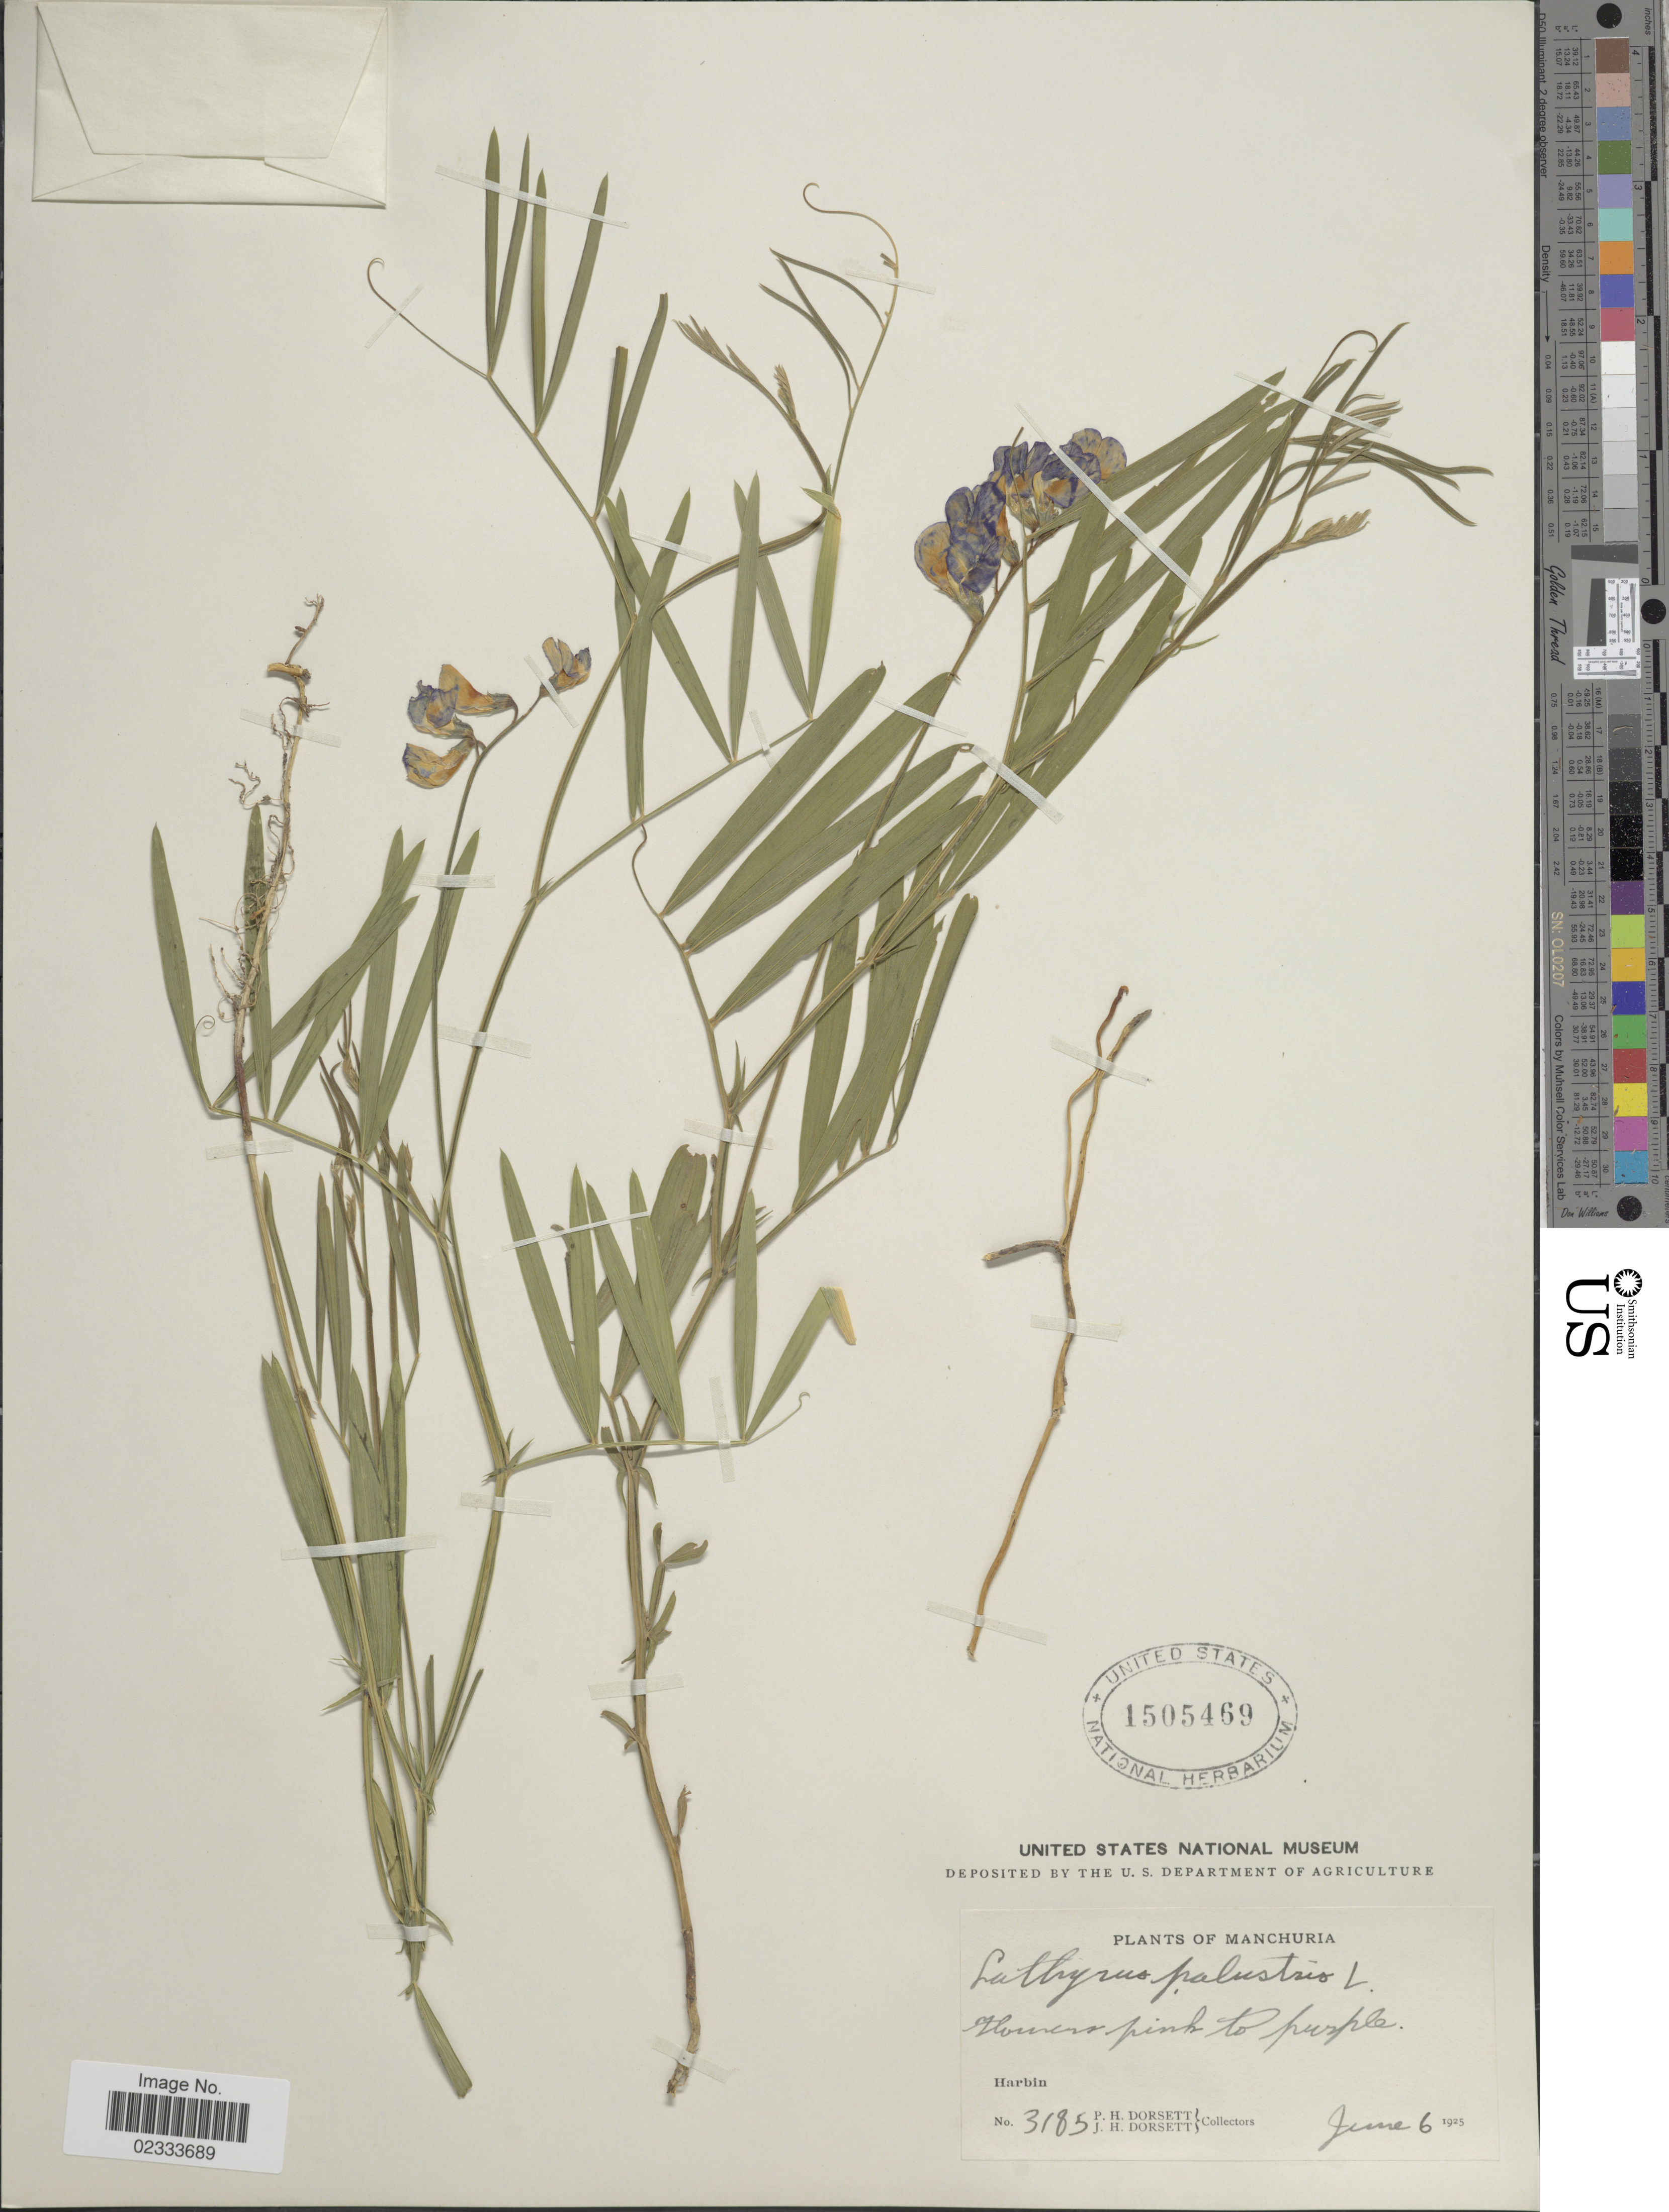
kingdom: Plantae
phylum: Tracheophyta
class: Magnoliopsida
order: Fabales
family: Fabaceae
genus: Lathyrus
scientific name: Lathyrus palustris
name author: L.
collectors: P. H. Dorsett & J. Dorsett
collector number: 3185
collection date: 1925-06-06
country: China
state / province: Heilongjiang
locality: Manchuria, Harbin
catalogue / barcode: US 1505469